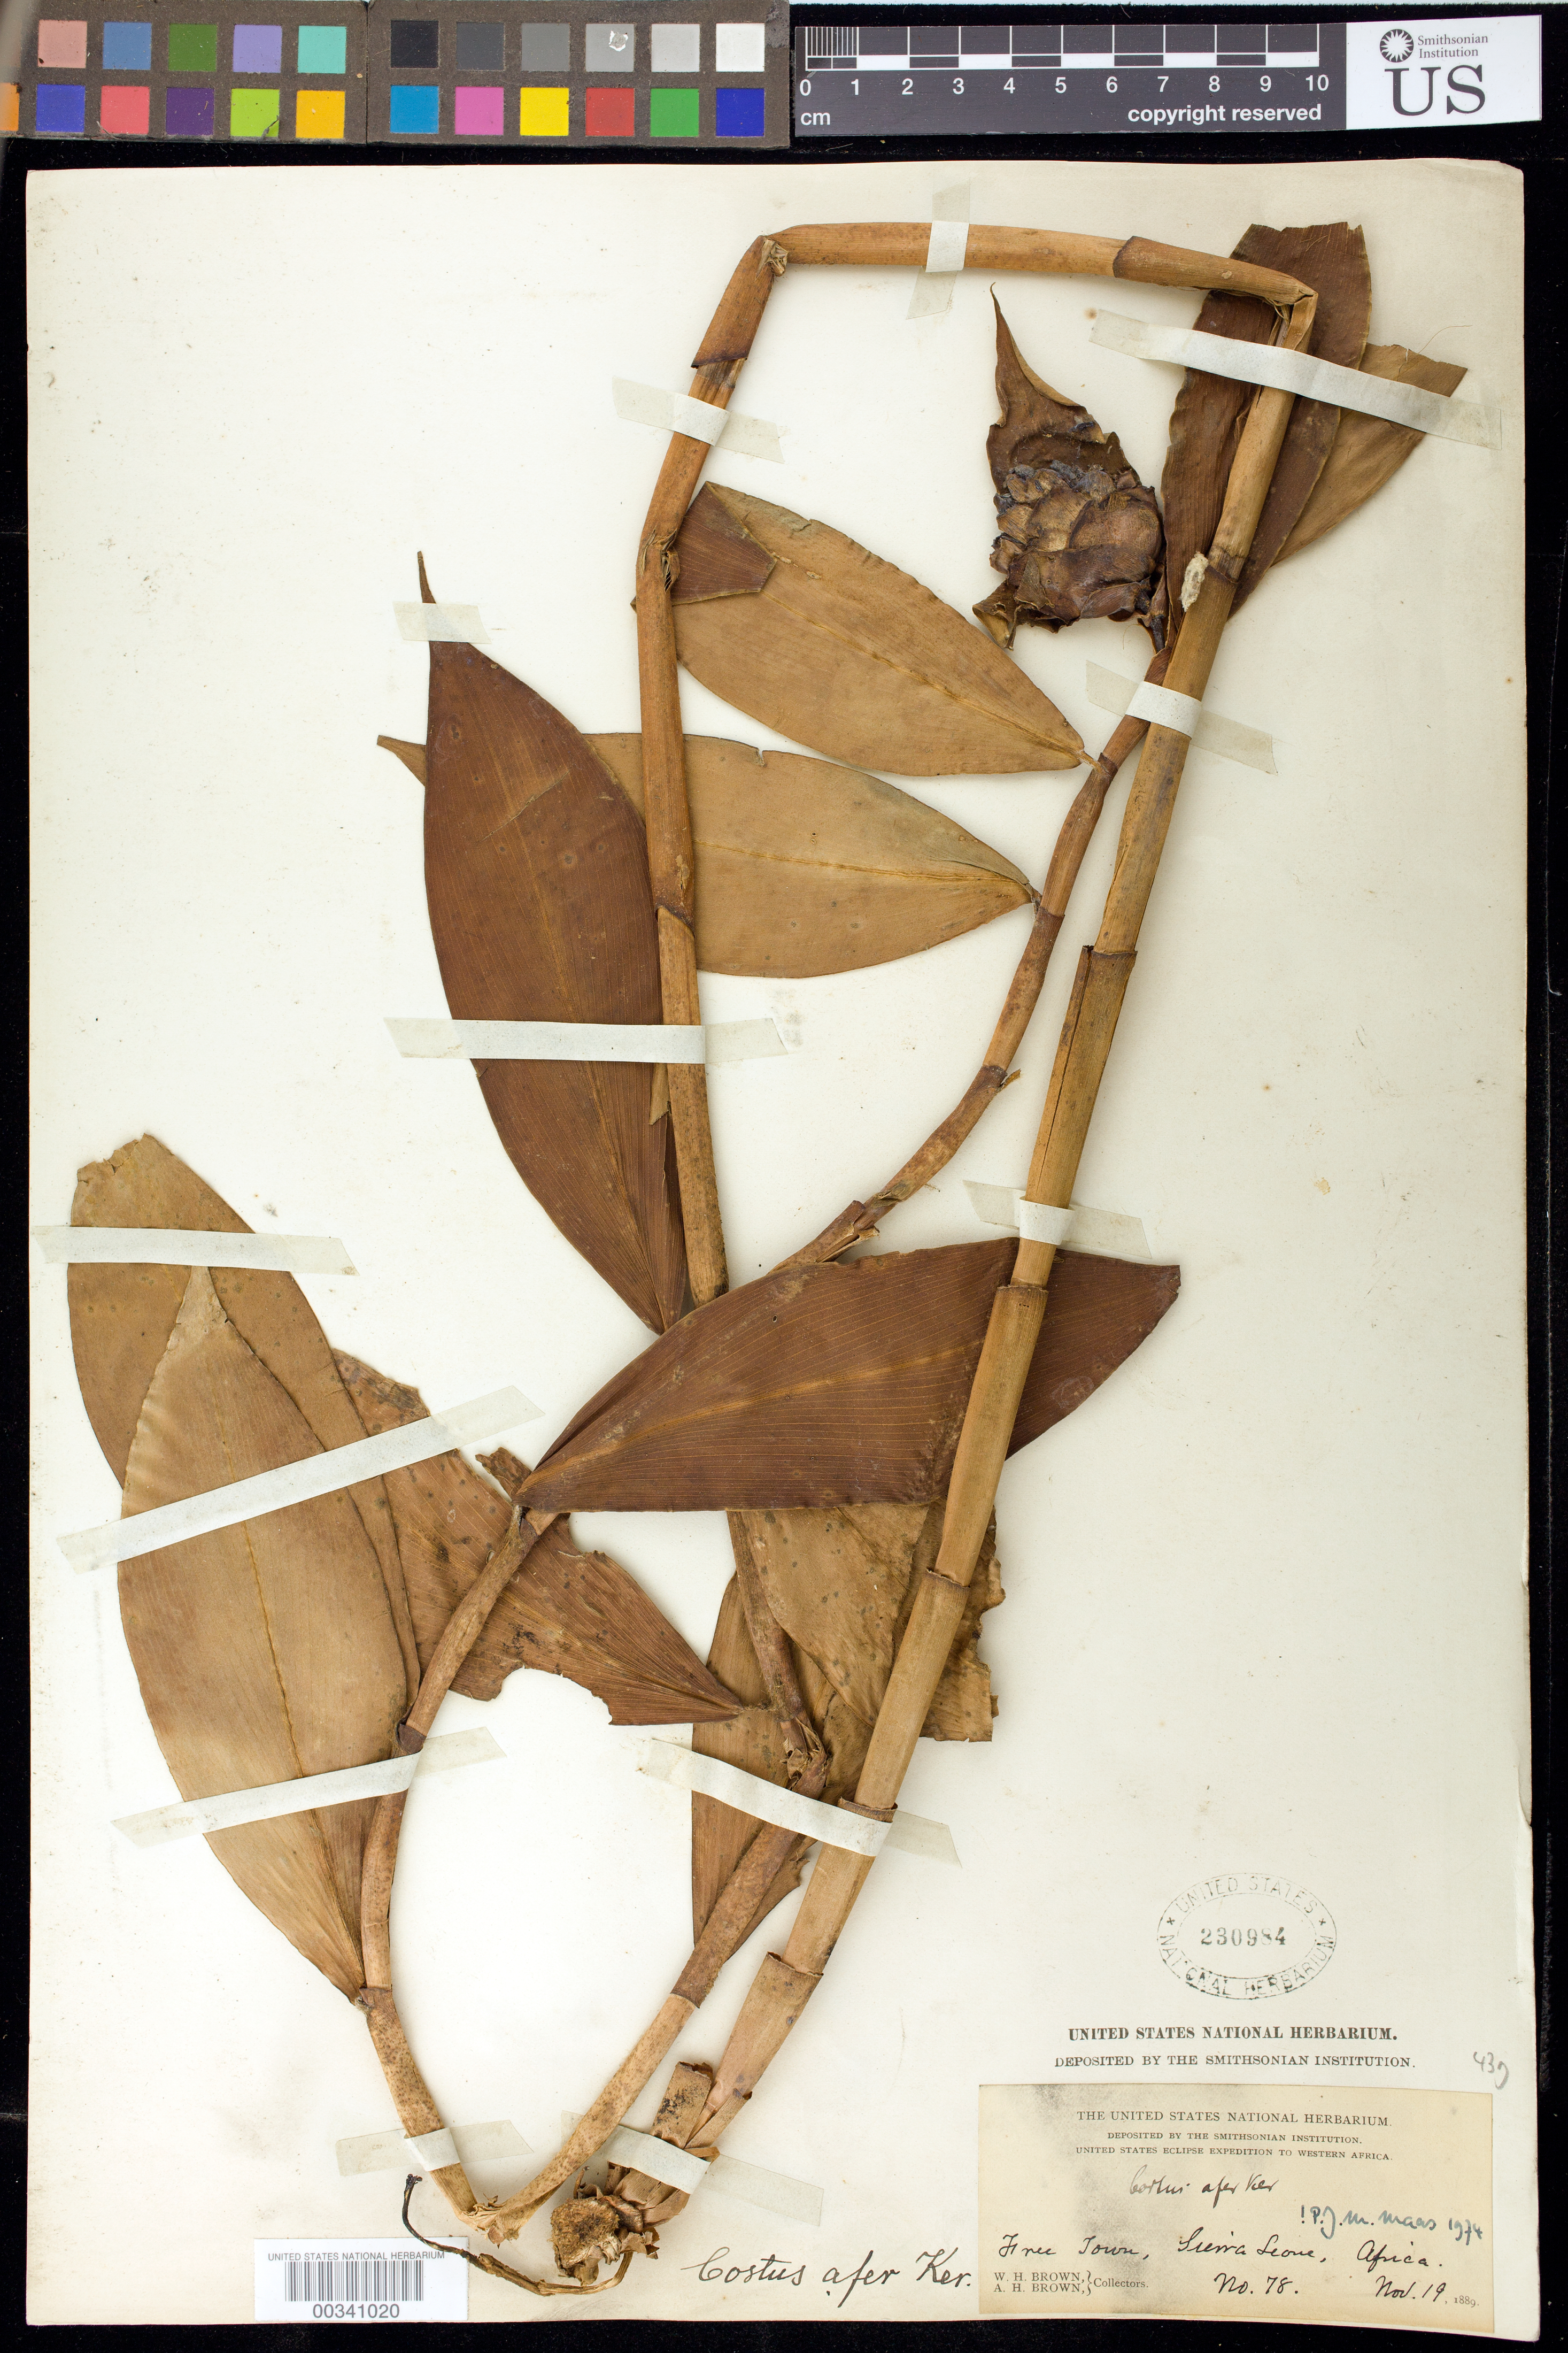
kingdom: Plantae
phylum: Tracheophyta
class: Liliopsida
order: Zingiberales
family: Costaceae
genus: Costus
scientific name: Costus afer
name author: Ker Gawl.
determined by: Maas, Paul J. M.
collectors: W. H. Brown & A. H. Brown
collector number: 78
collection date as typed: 19 Nov 1889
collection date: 1889-11-19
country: Sierra Leone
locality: Free town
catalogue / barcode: US 230984